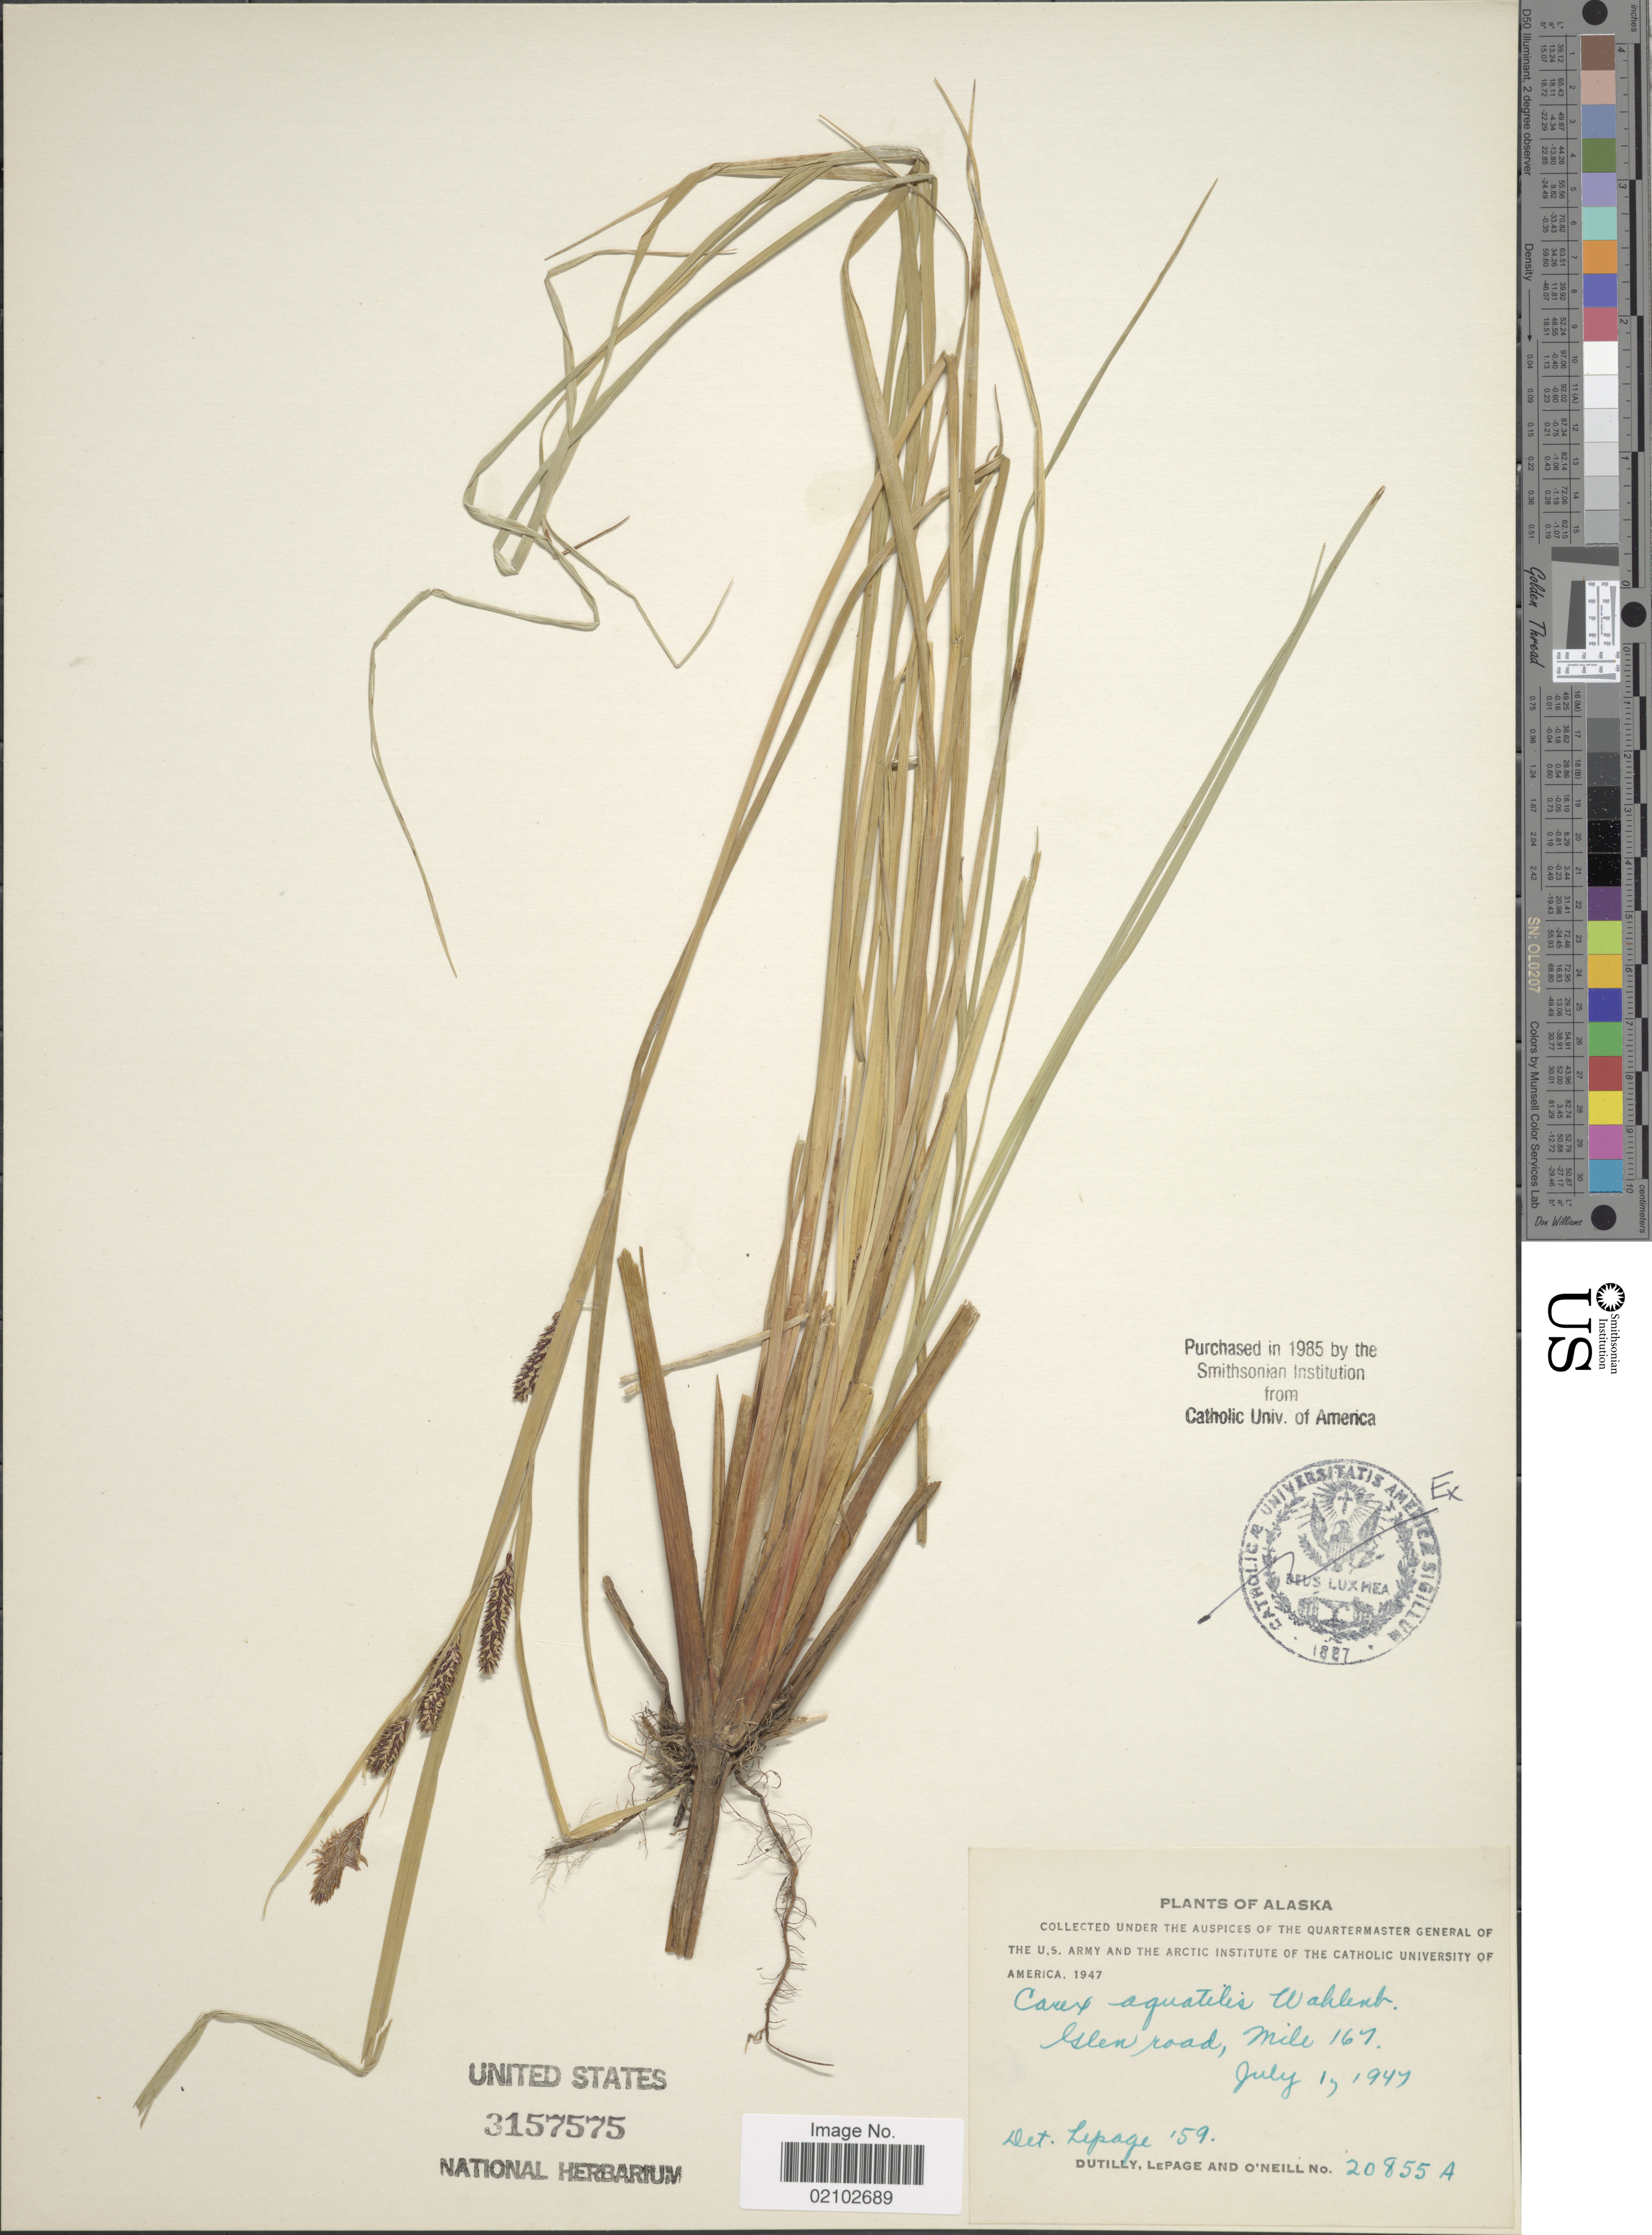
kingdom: Plantae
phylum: Tracheophyta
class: Liliopsida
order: Poales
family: Cyperaceae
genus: Carex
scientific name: Carex aquatilis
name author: Wahlenb.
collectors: -. Dutilly, -. LePage & -. O'Neill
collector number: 20855A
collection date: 1947-07-01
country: United States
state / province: Alaska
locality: Glen road, Mile 167.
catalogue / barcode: US 3157575